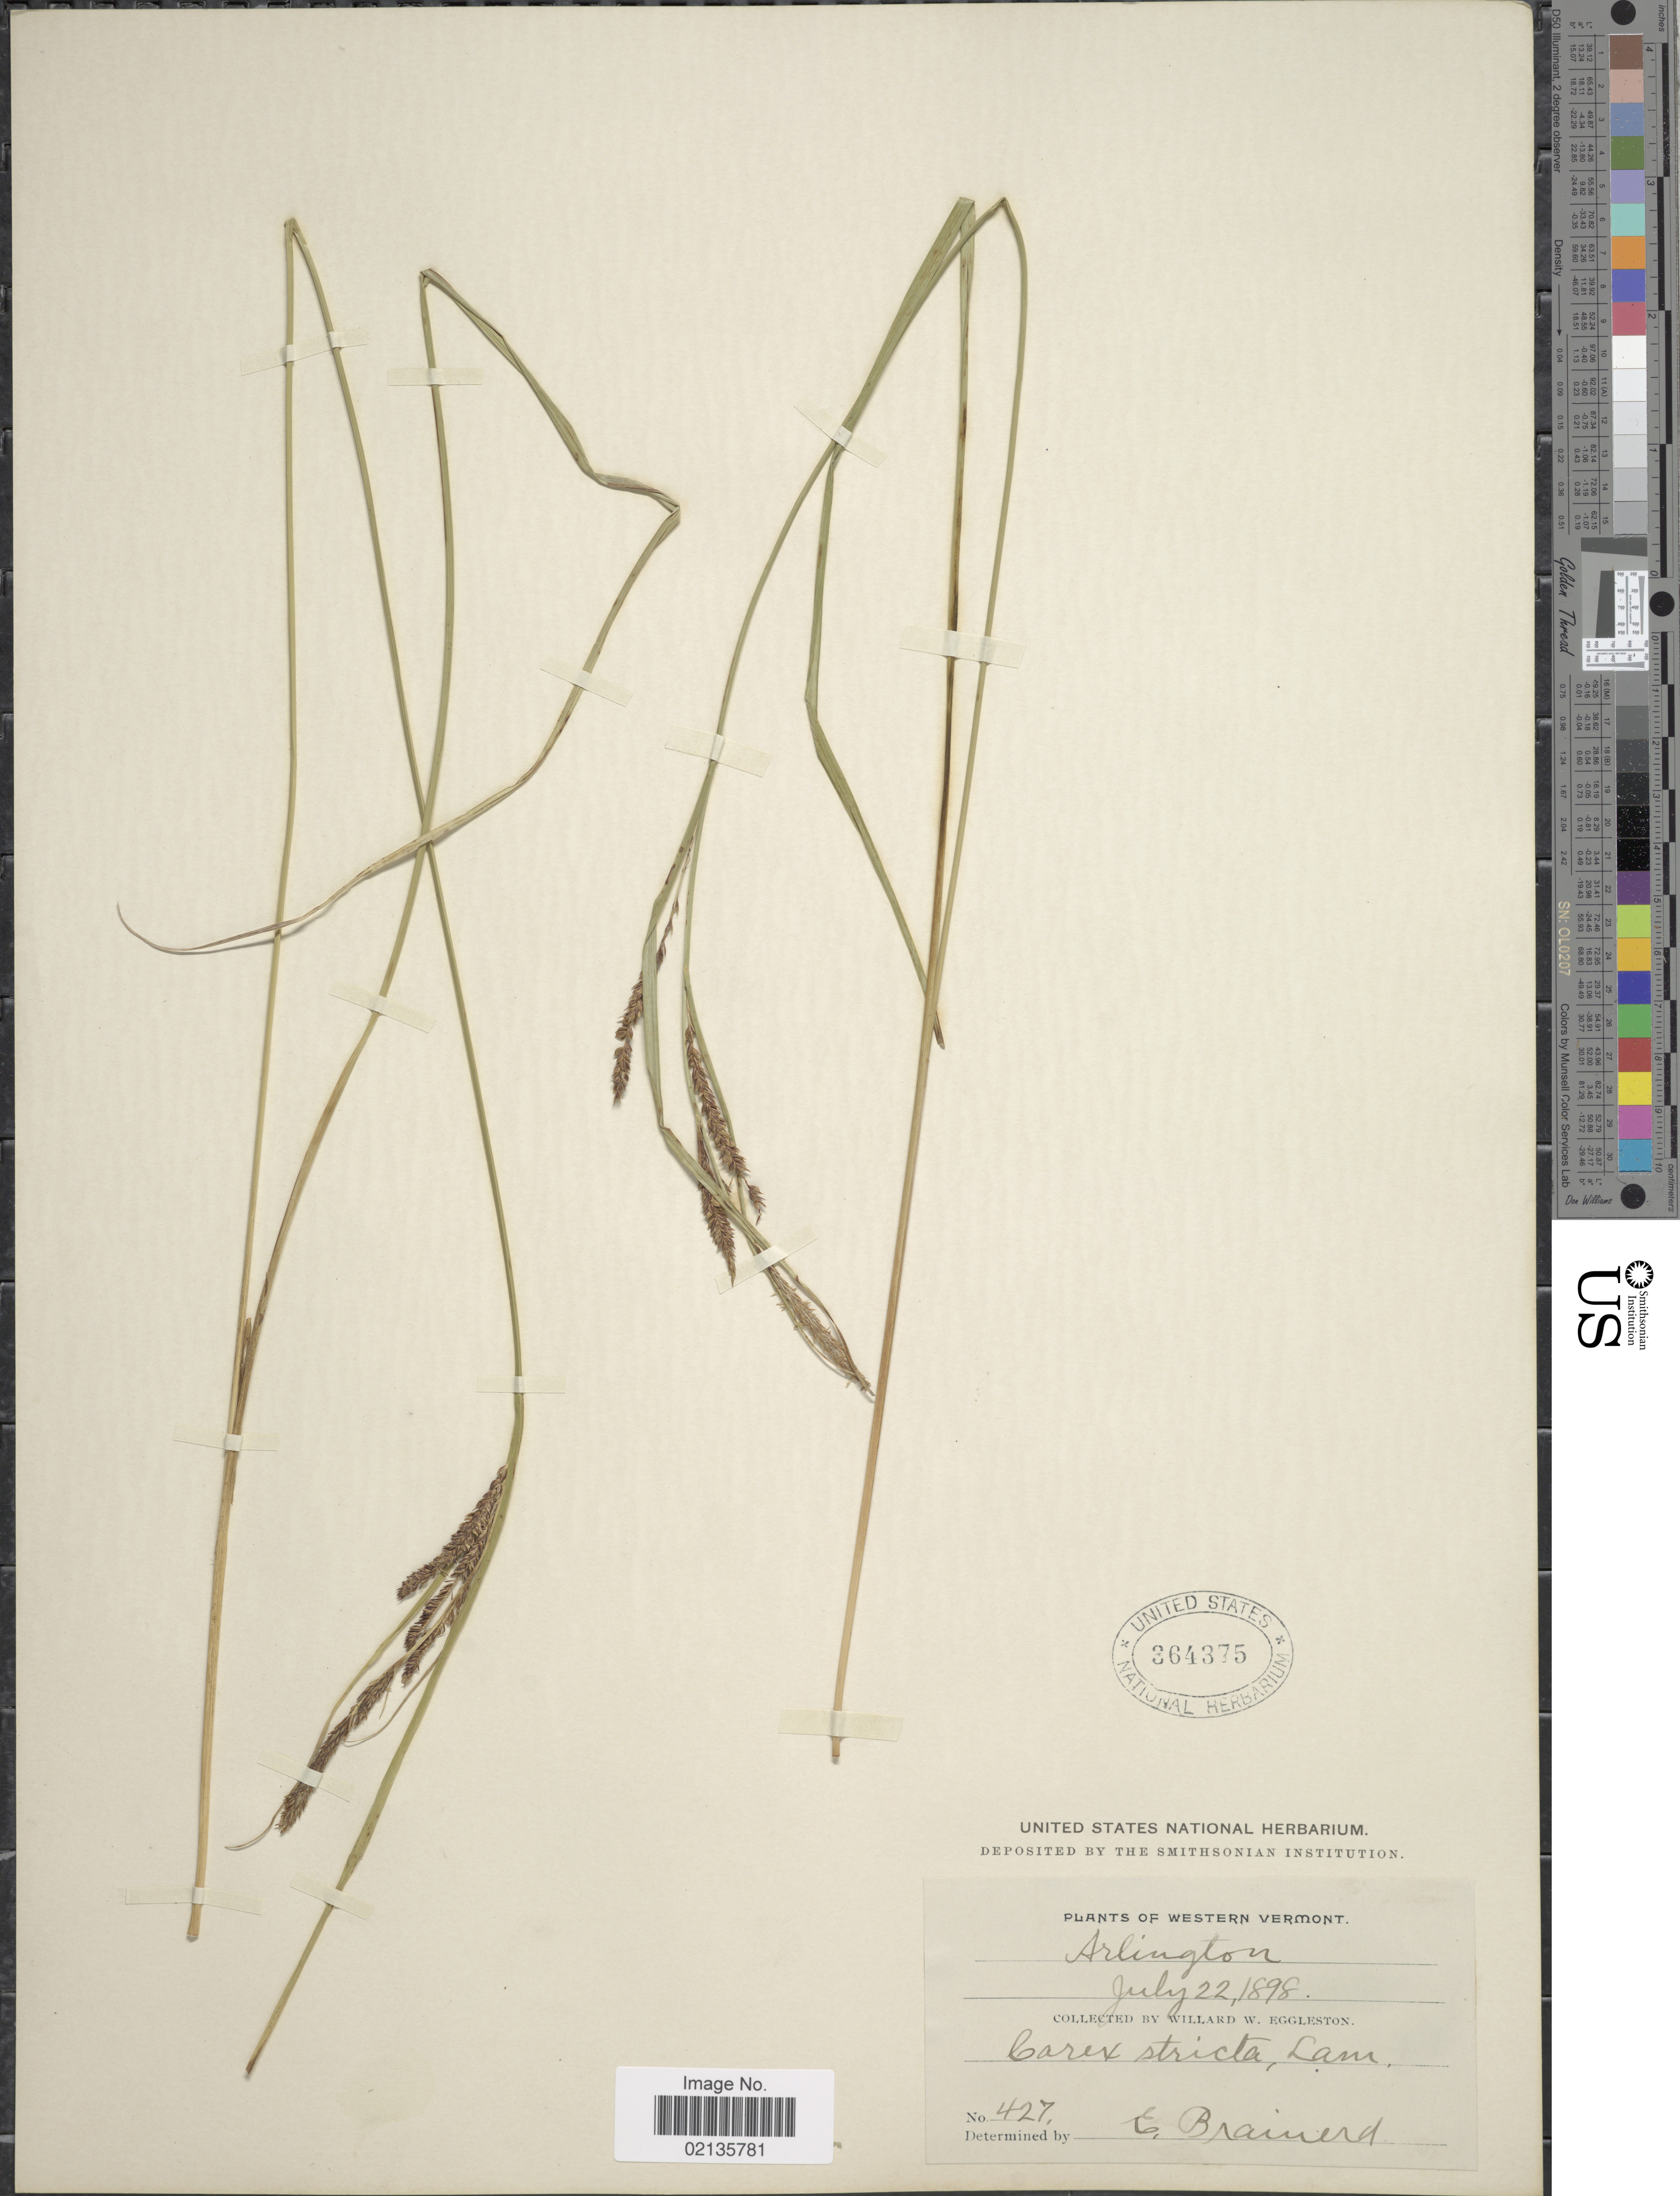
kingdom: Plantae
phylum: Tracheophyta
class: Liliopsida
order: Poales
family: Cyperaceae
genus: Carex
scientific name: Carex stricta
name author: Lam.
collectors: W. W. Eggleston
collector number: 427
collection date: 1898-07-22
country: United States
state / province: Vermont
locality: Western Vermont, Arlington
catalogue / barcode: US 364375